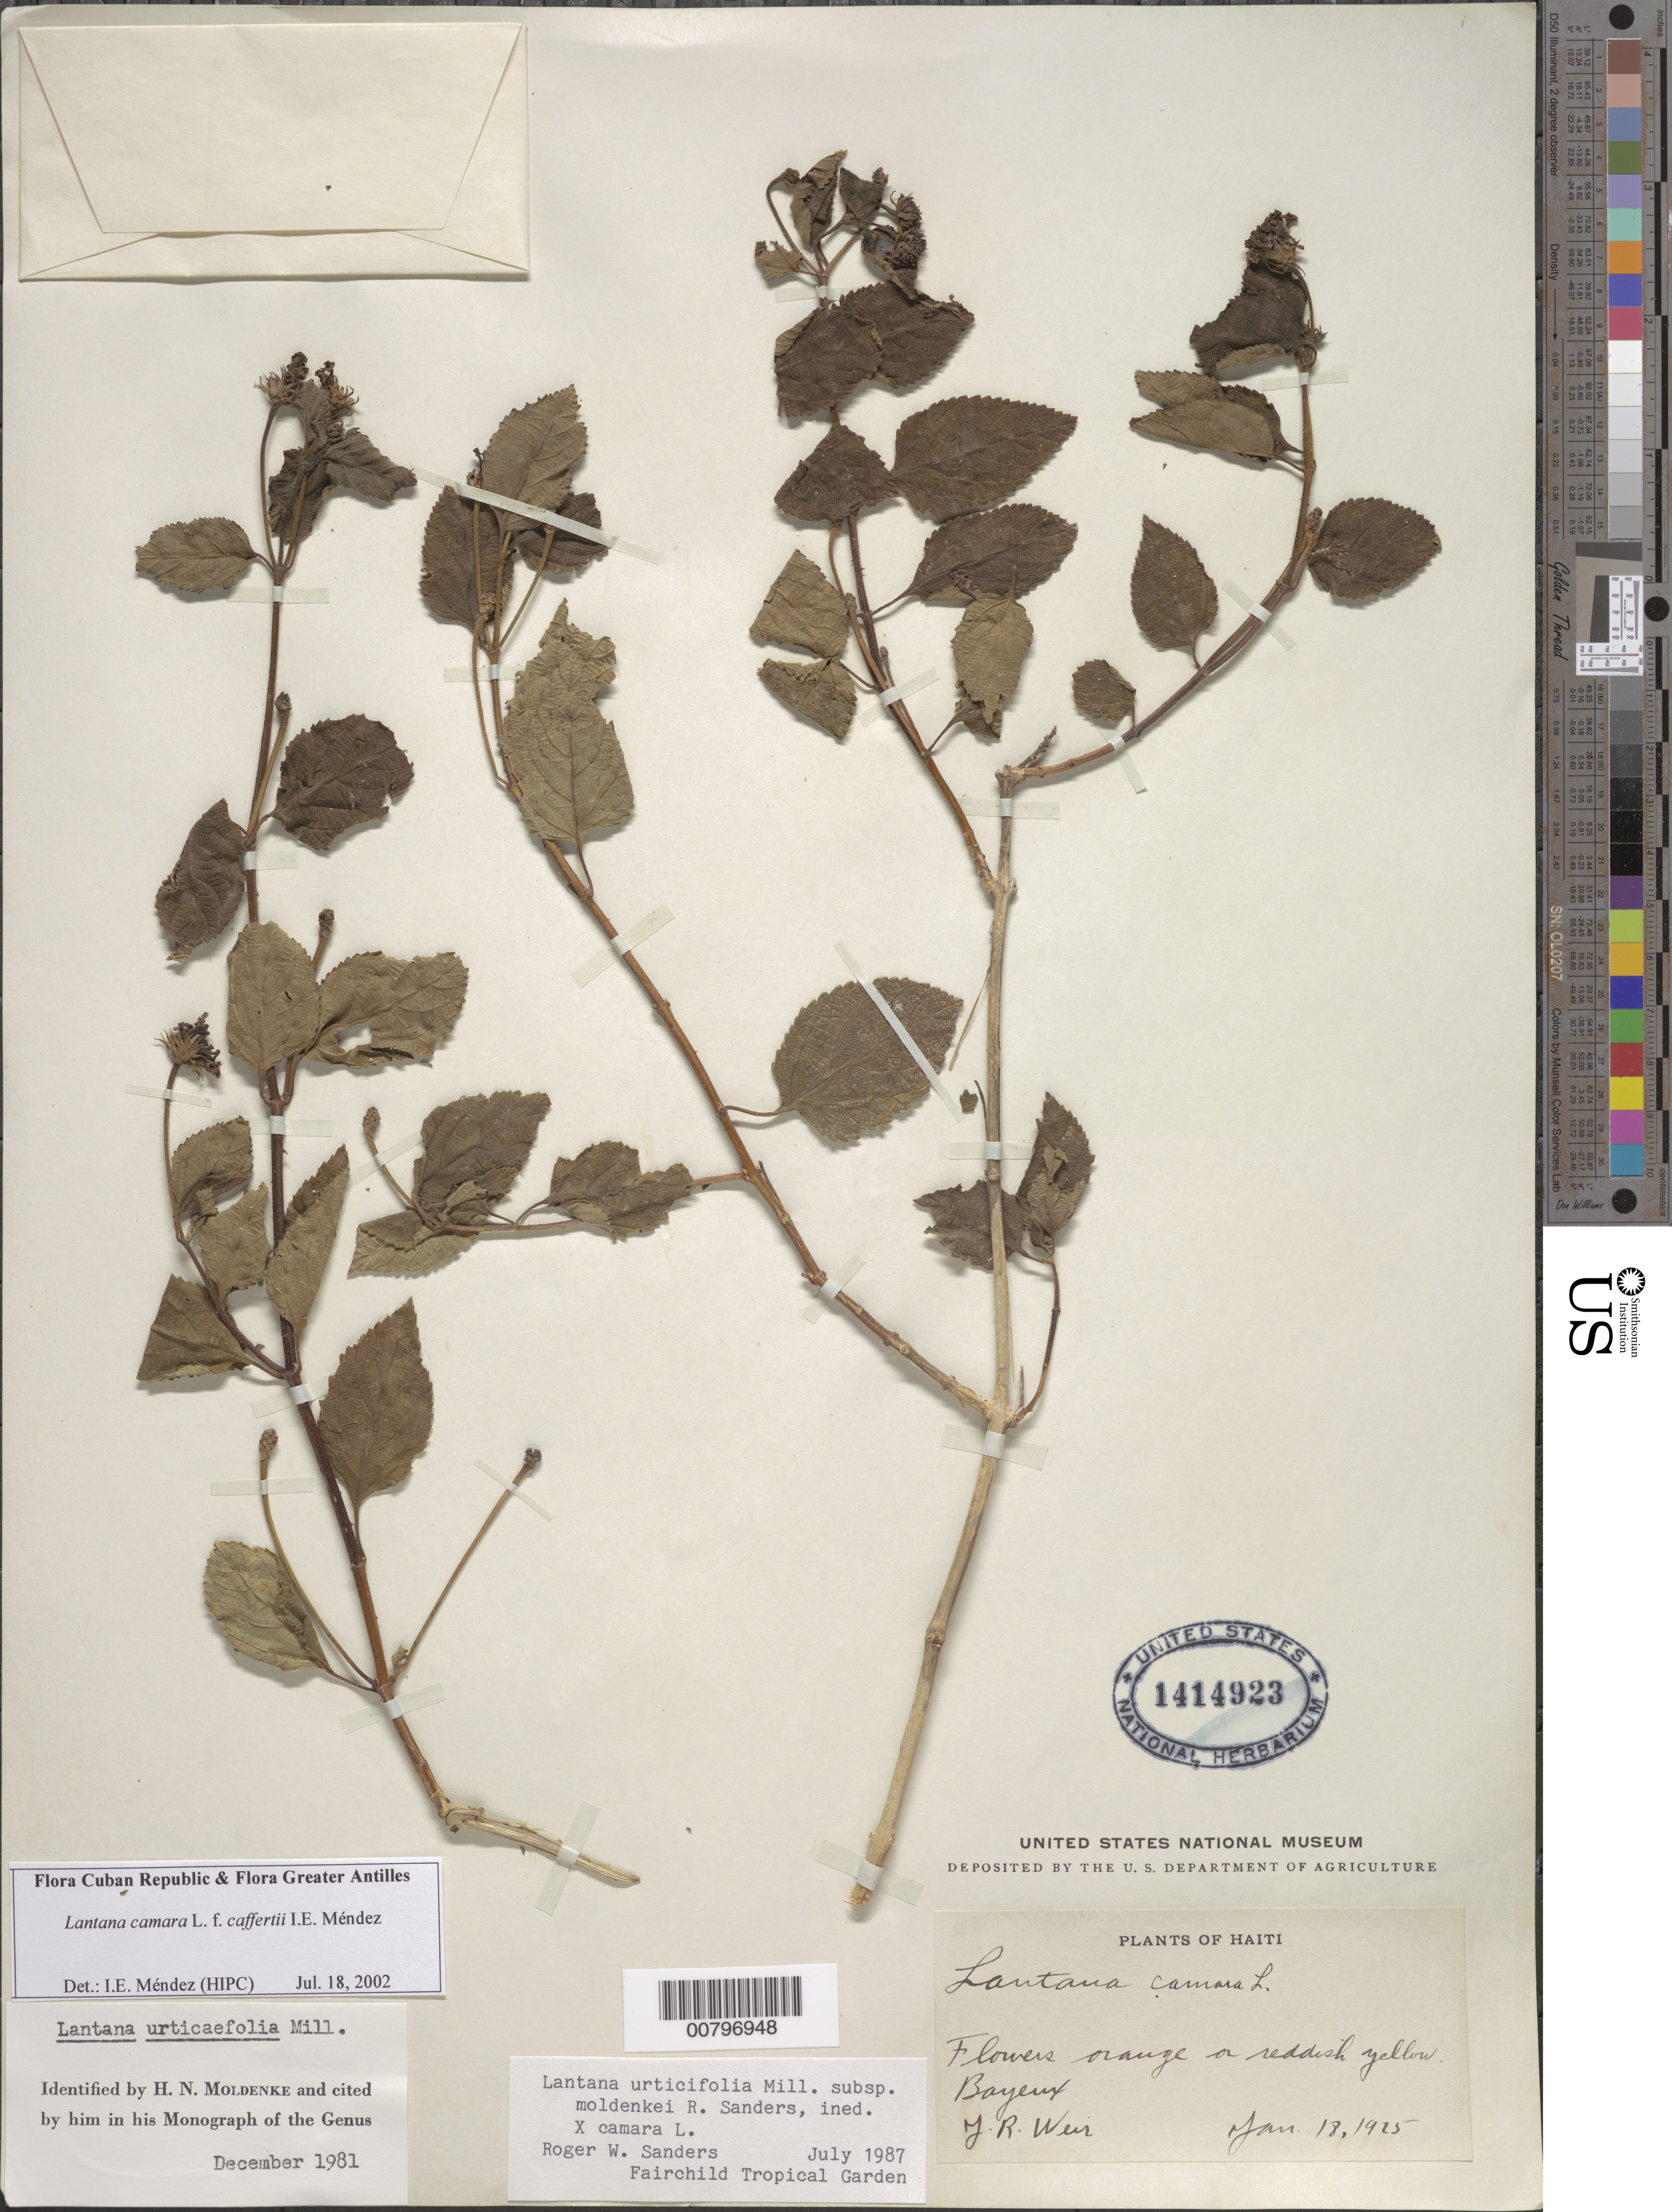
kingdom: Plantae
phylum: Tracheophyta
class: Magnoliopsida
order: Lamiales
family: Verbenaceae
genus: Lantana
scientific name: Lantana camara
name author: L.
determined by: Méndez, Isidro E., (HIPC)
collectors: J. Weir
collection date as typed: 18 Jan 1925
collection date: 1925-01-18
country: Haiti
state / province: Nord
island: Hispaniola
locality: Bayeux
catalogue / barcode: US 1414923